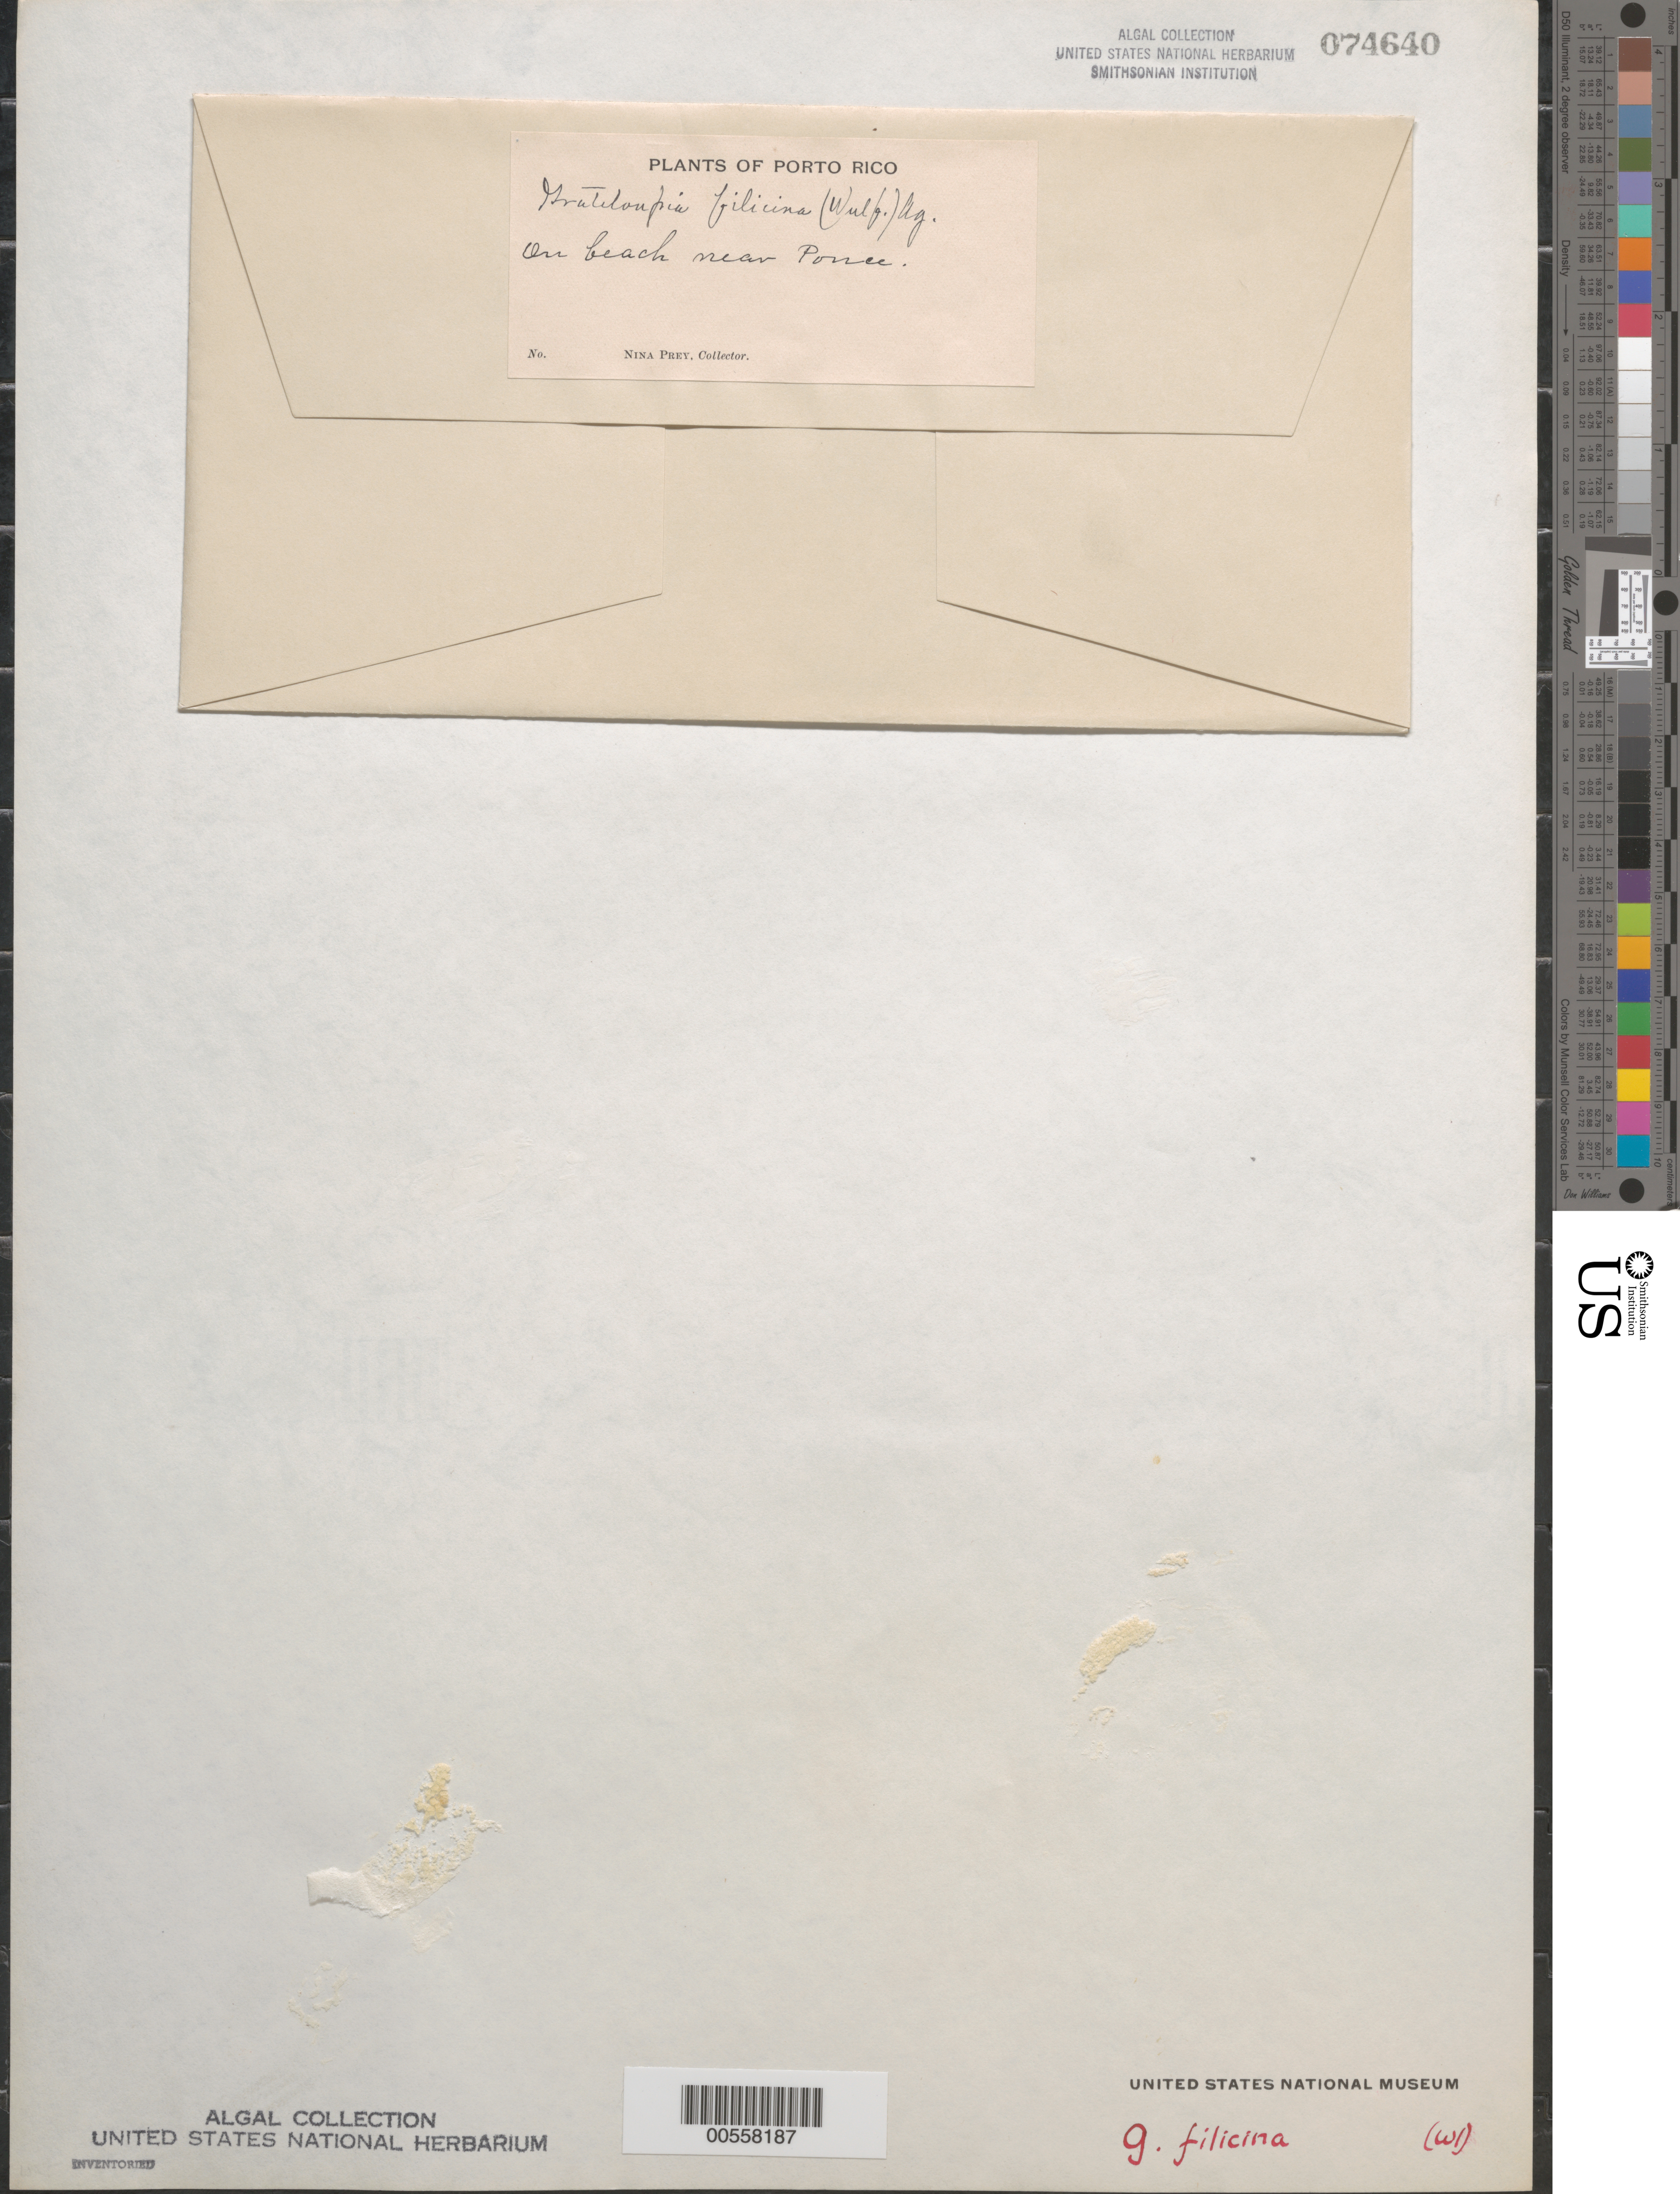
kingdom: Plantae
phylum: Rhodophyta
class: Florideophyceae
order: Halymeniales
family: Halymeniaceae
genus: Grateloupia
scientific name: Grateloupia filicina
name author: (J.V.Lamouroux) C. Agardh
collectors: N. Prey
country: Puerto Rico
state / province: Ponce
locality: Near ponce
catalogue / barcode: US 74640